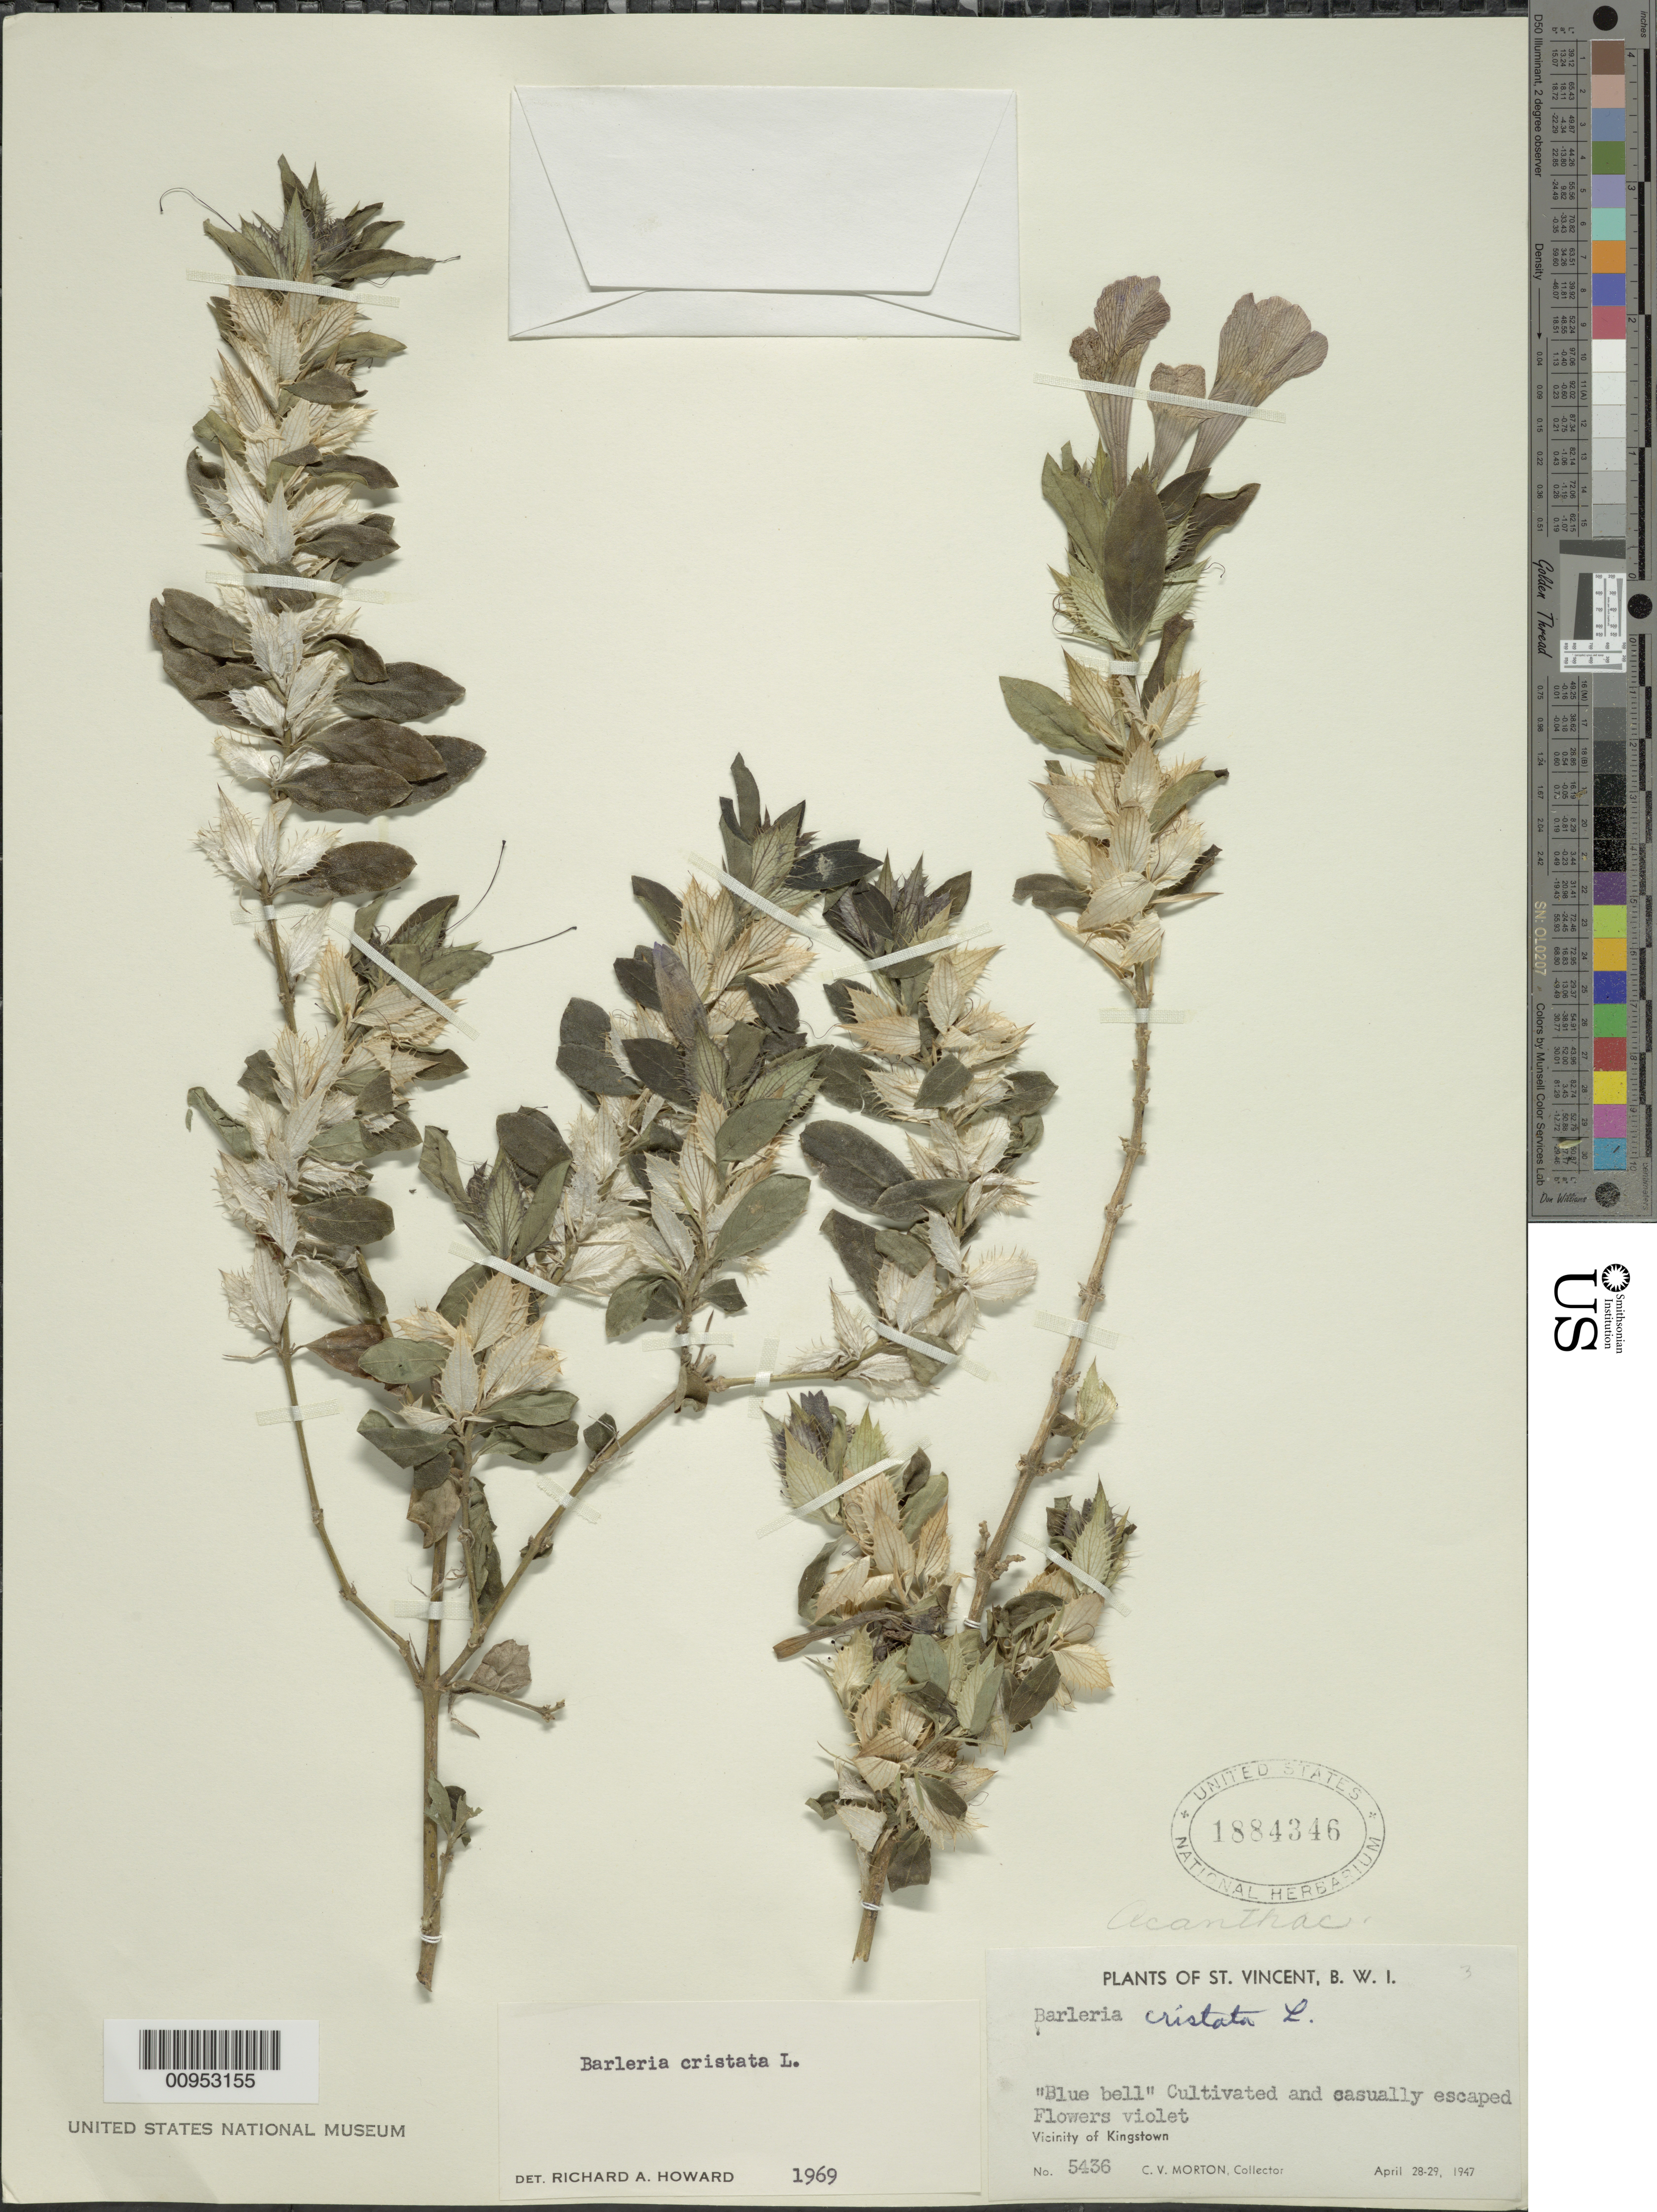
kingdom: Plantae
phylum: Tracheophyta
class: Magnoliopsida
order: Lamiales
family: Acanthaceae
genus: Barleria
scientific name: Barleria cristata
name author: L.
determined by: Howard, R. A.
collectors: C. V. Morton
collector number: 5436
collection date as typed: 28 Apr 1947 to 29 Apr 1947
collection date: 1947-04-28/1947-04-29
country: St. Vincent - Grenadines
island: St. Vincent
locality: Kingstown, vicinity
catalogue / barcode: US 1884346